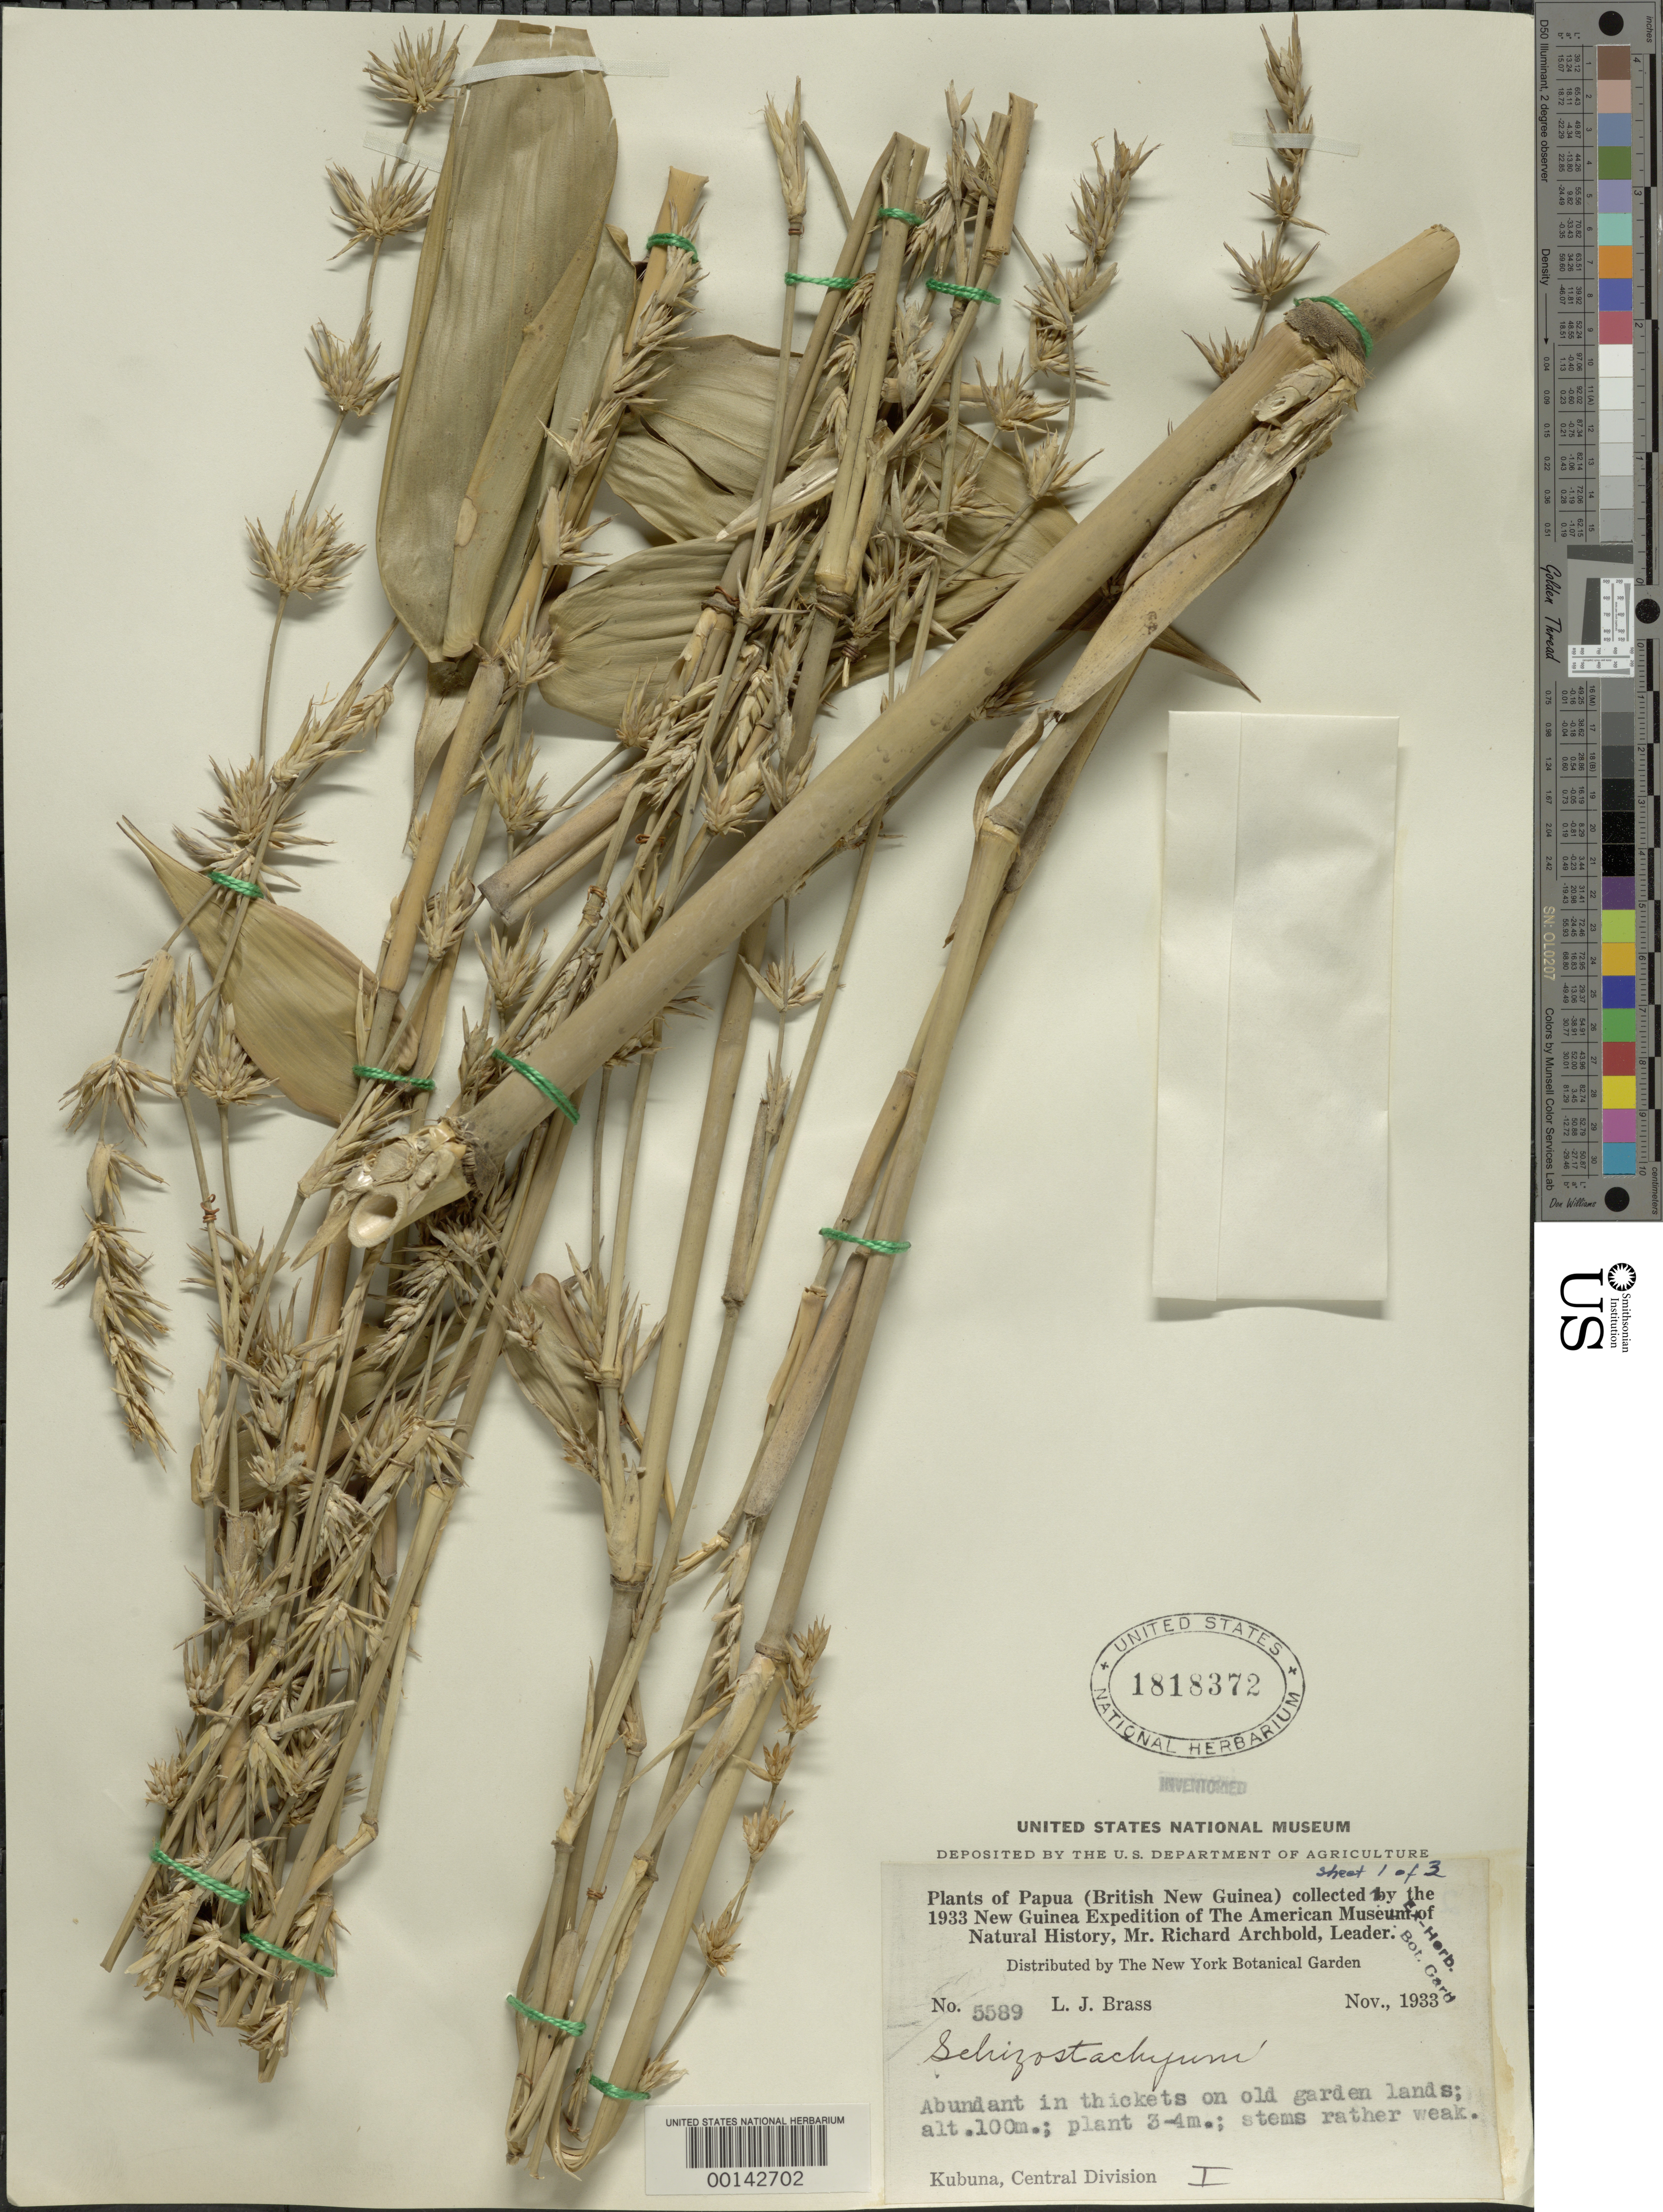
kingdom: Plantae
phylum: Tracheophyta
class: Liliopsida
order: Poales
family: Poaceae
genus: Schizostachyum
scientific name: Schizostachyum sp.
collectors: L. J. Brass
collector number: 5589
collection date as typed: Nov 1933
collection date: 1933-11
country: Papua New Guinea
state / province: Central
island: New Guinea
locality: Kubuna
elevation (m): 100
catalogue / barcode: US 1818372